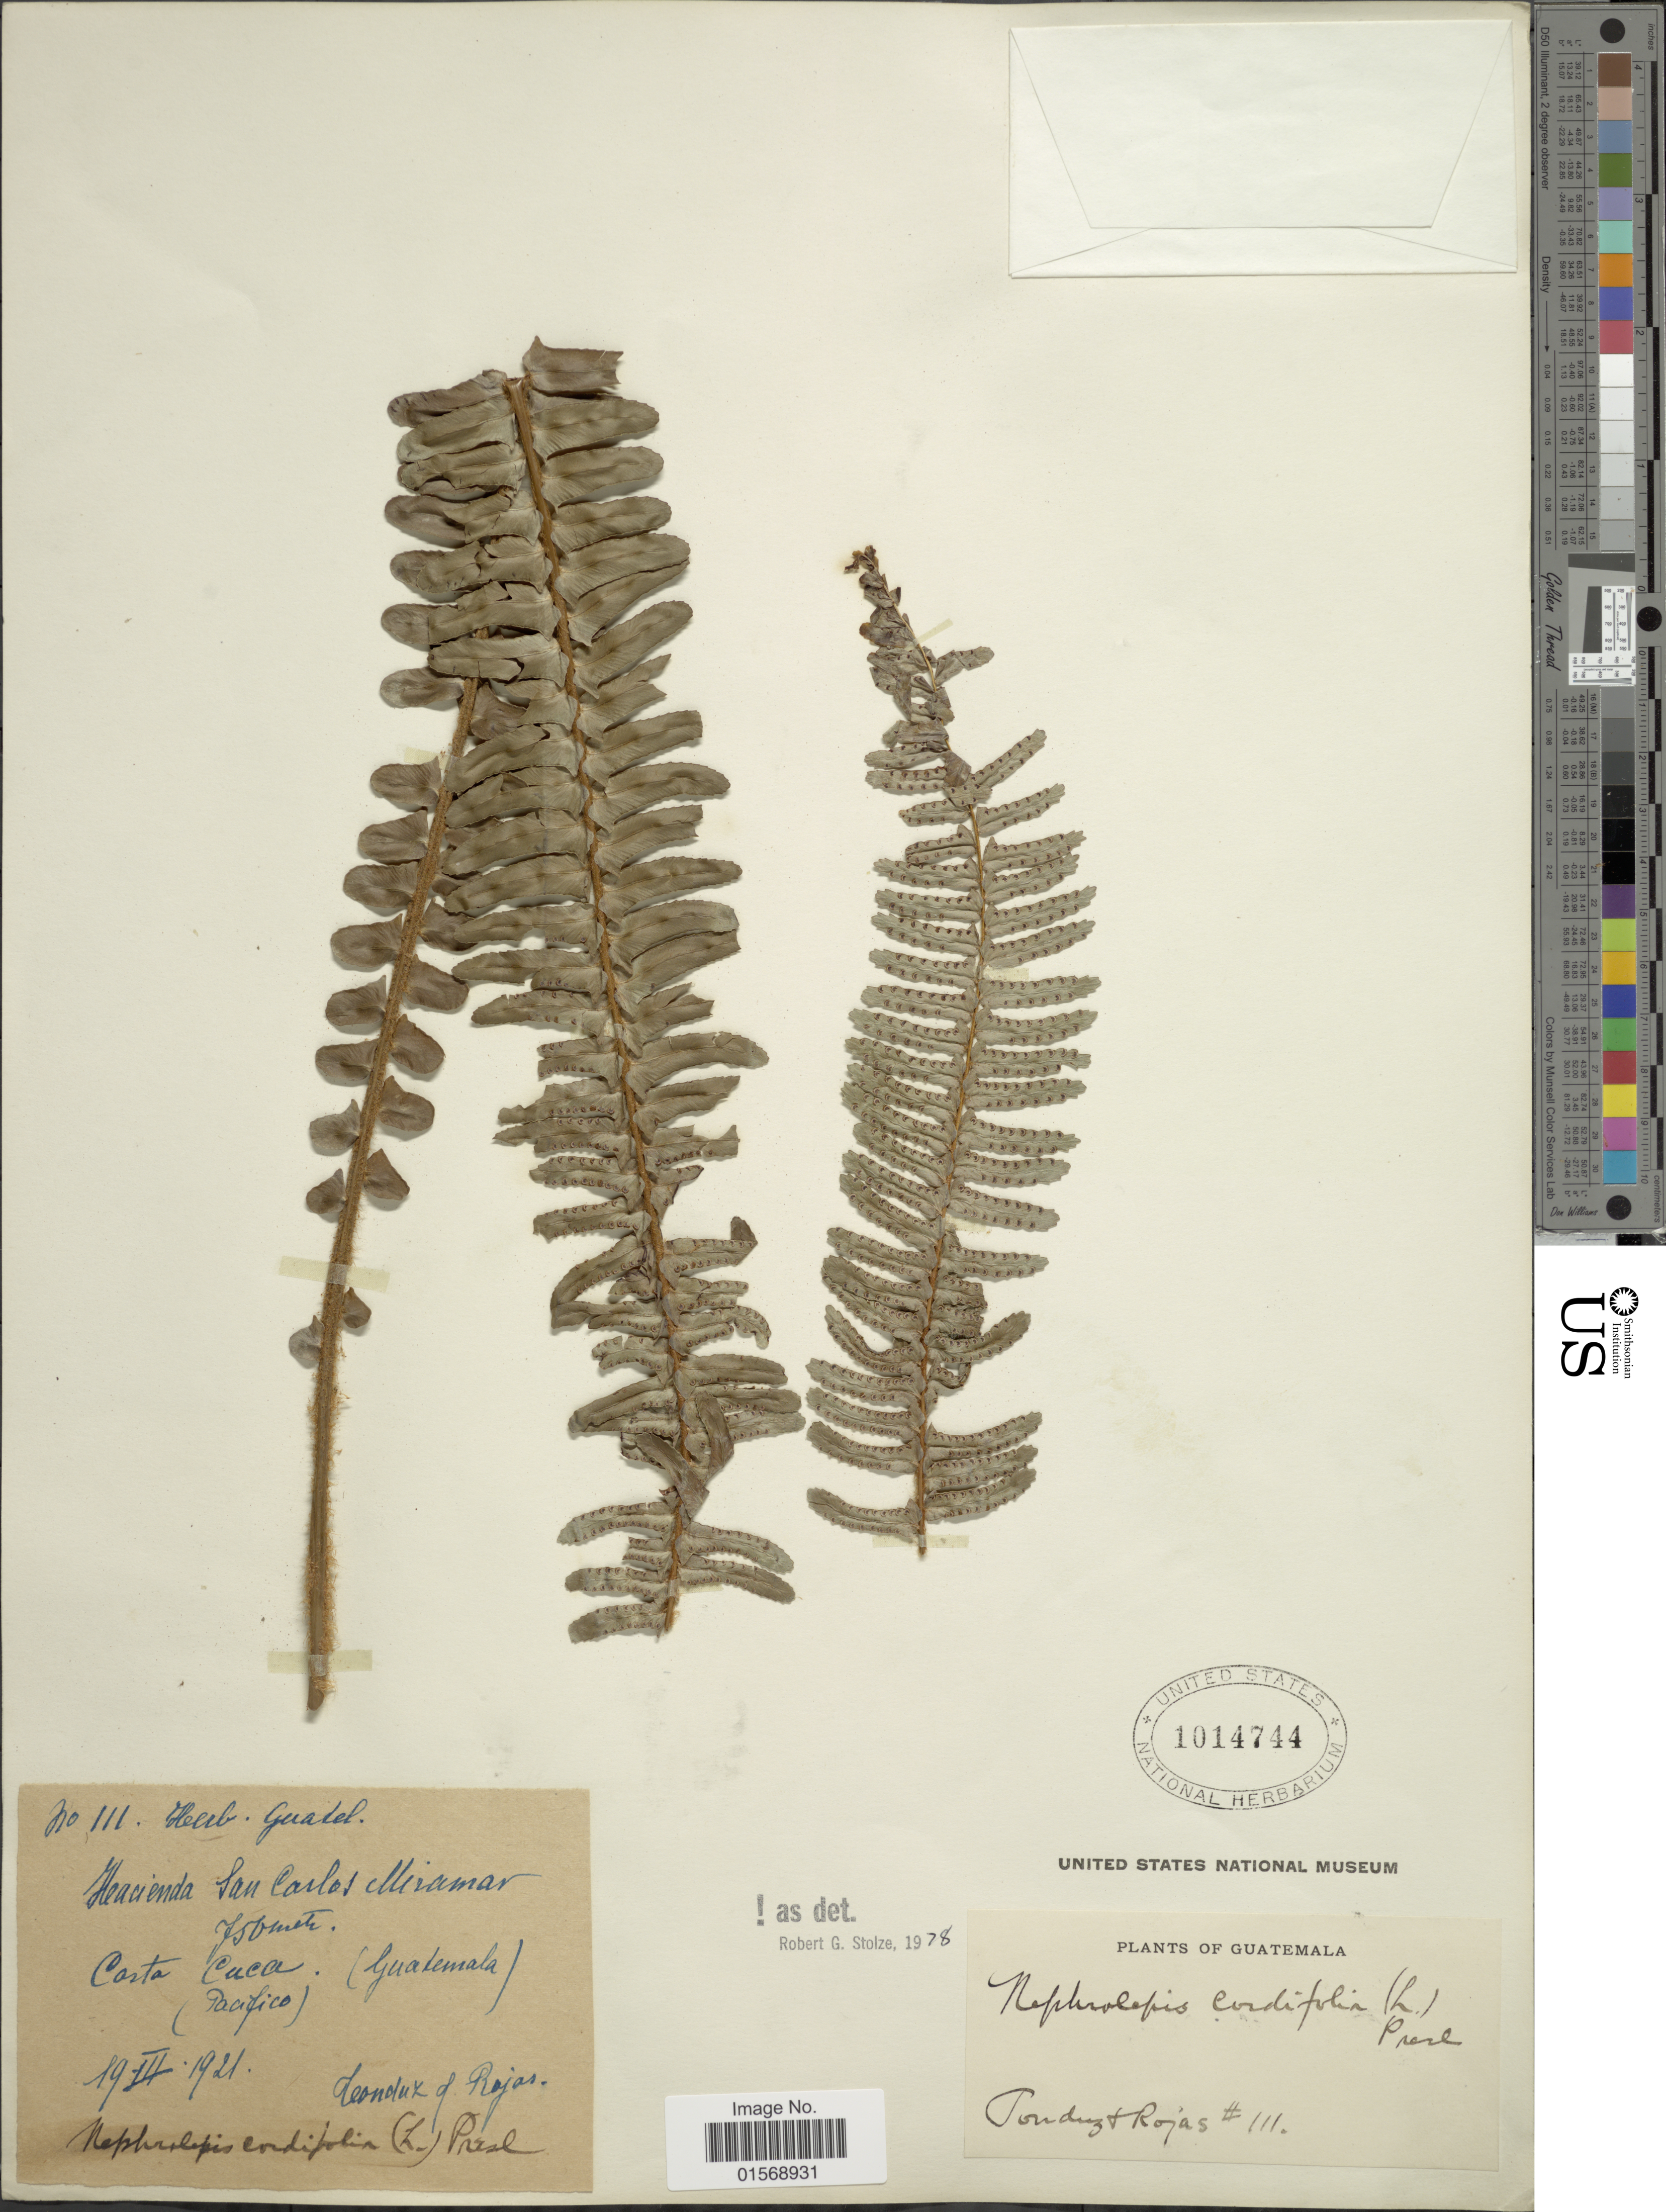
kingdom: Plantae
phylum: Tracheophyta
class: Polypodiopsida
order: Polypodiales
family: Nephrolepidaceae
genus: Nephrolepis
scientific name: Nephrolepis cordifolia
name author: (L.) C. Presl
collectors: A. Tonduz & Rojas, --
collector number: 111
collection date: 1921-03-19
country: Guatemala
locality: Hacienda San Carlos Miramar Costa Cuca (Pacifico) (Guatemala).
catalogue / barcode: US 1014744